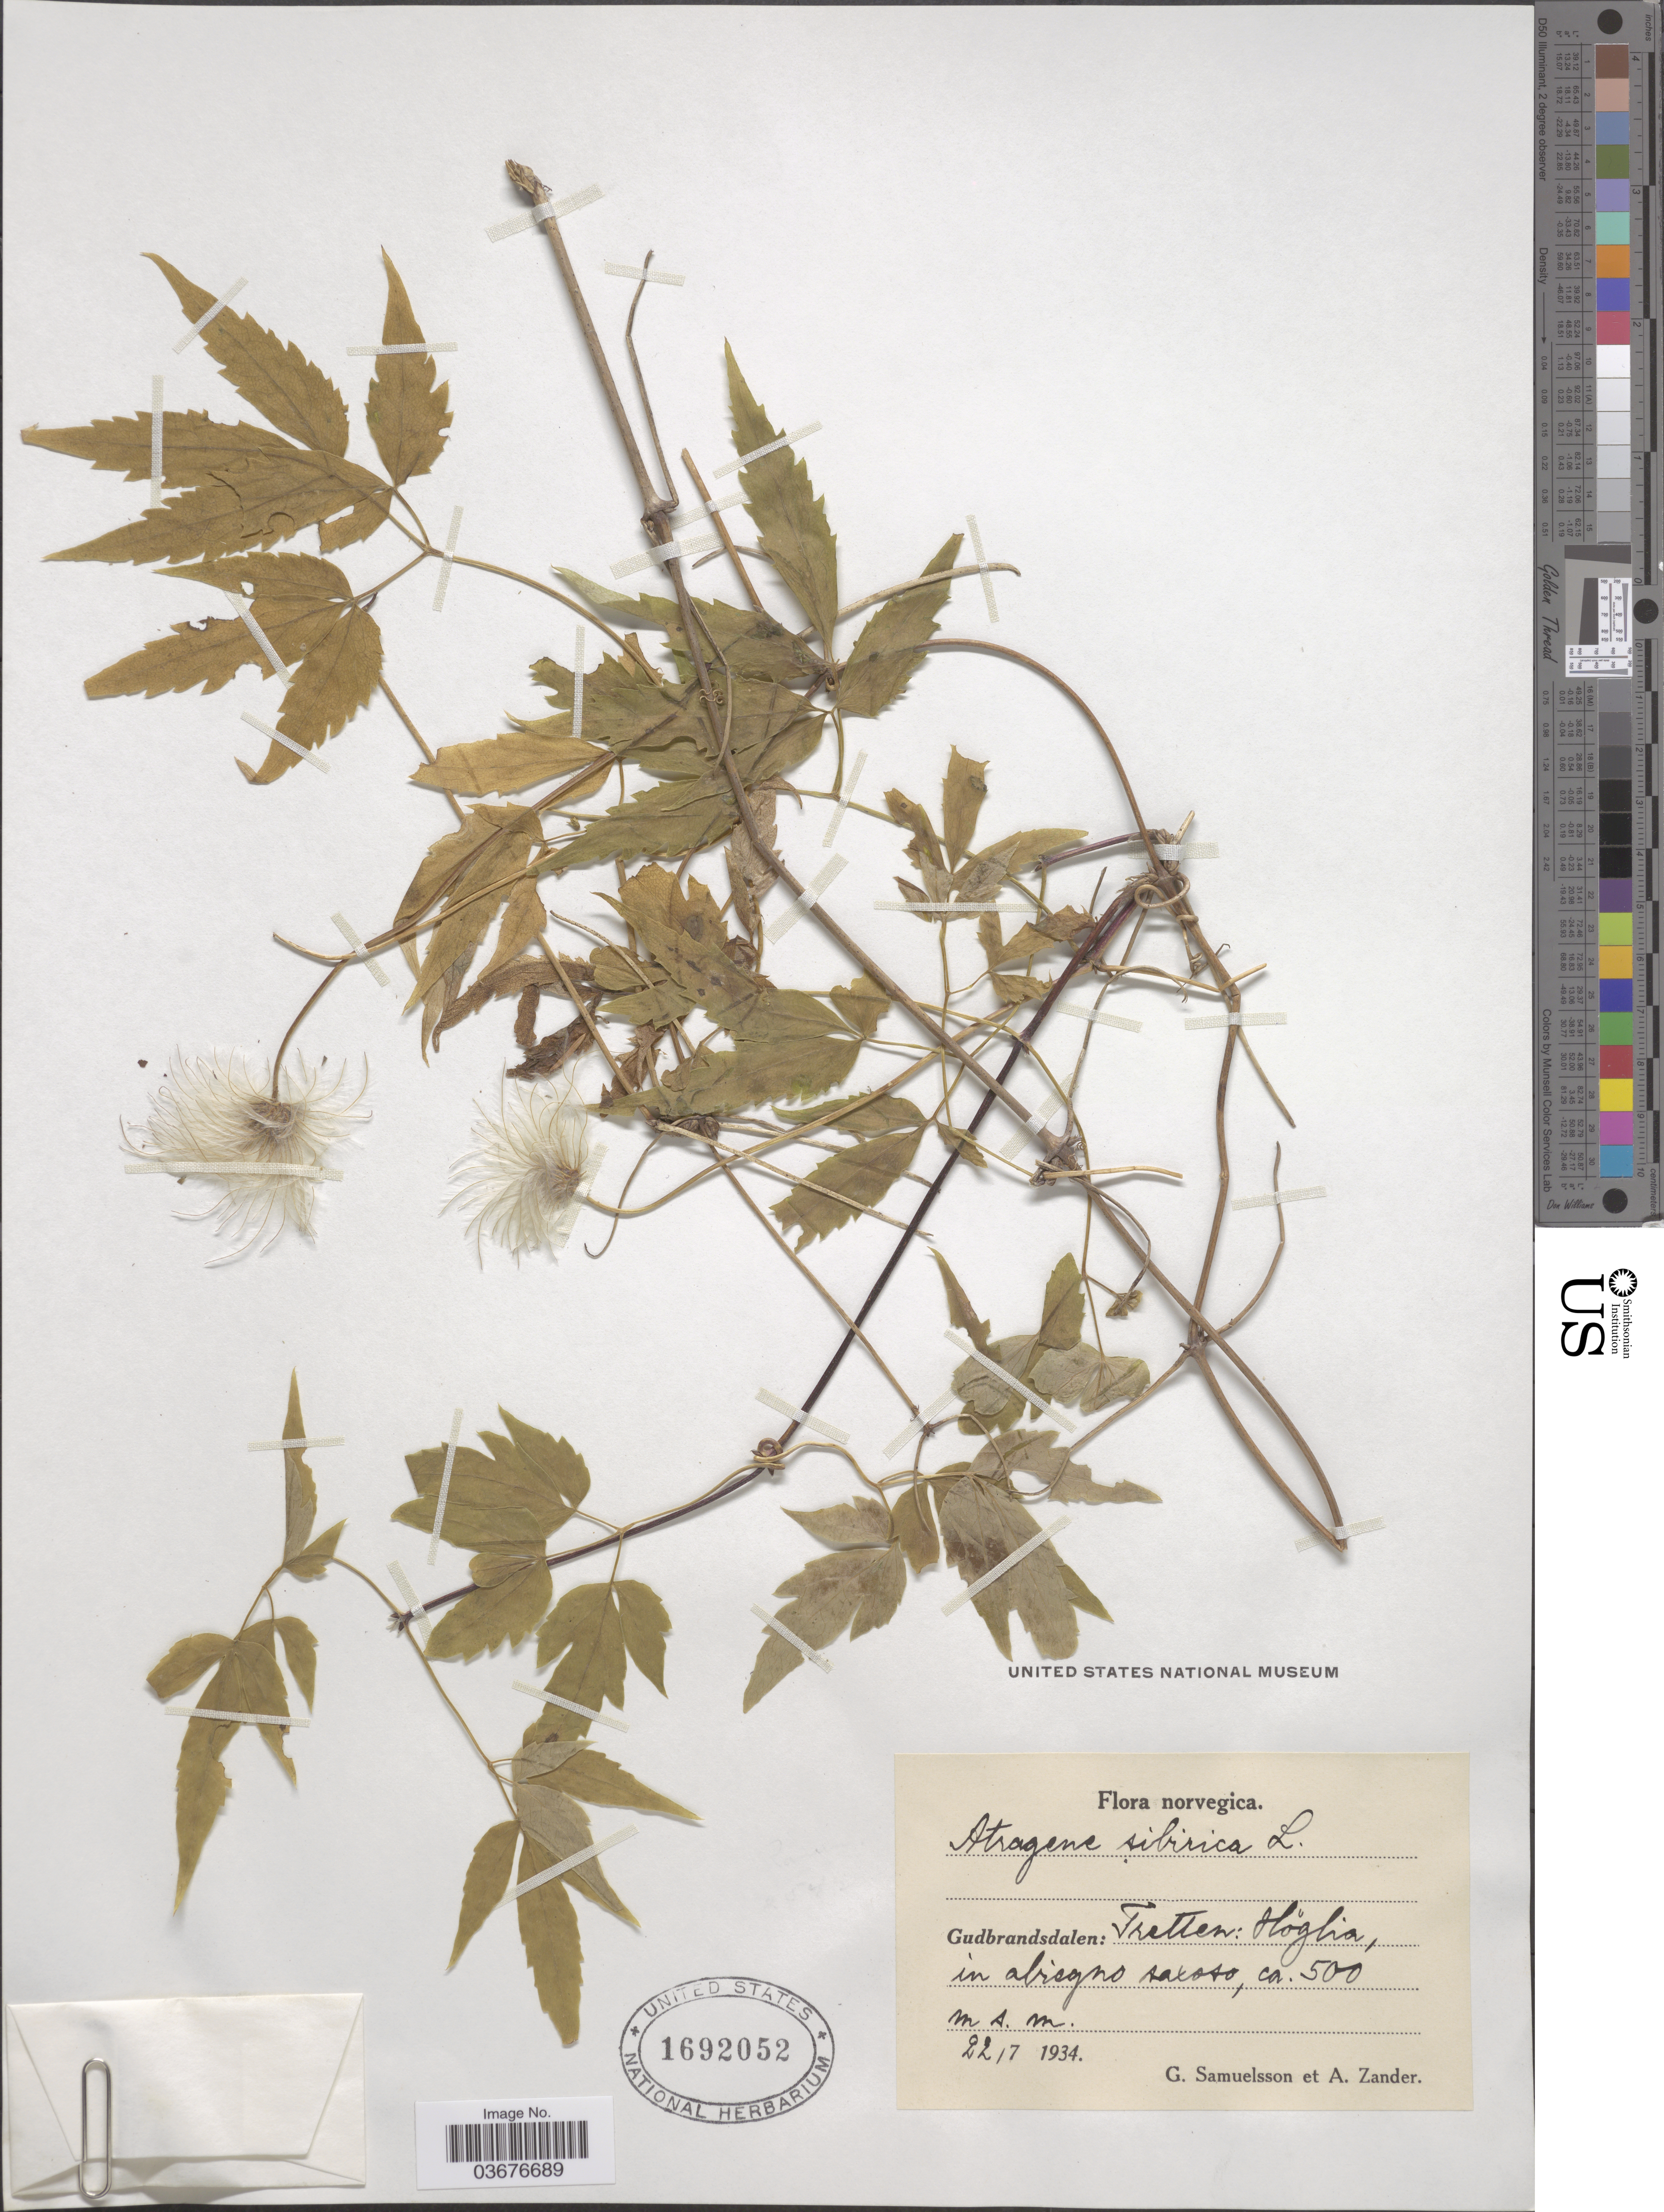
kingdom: Plantae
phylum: Tracheophyta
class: Magnoliopsida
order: Ranunculales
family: Ranunculaceae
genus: Clematis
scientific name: Clematis sibirica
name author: (L.) Mill.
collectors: G. Samuelsson & A. Zander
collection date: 1934-07-22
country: Norway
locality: Norvegica. Gudbrandsdalen: Tretten: Höglia.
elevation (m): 500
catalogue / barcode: US 1692052